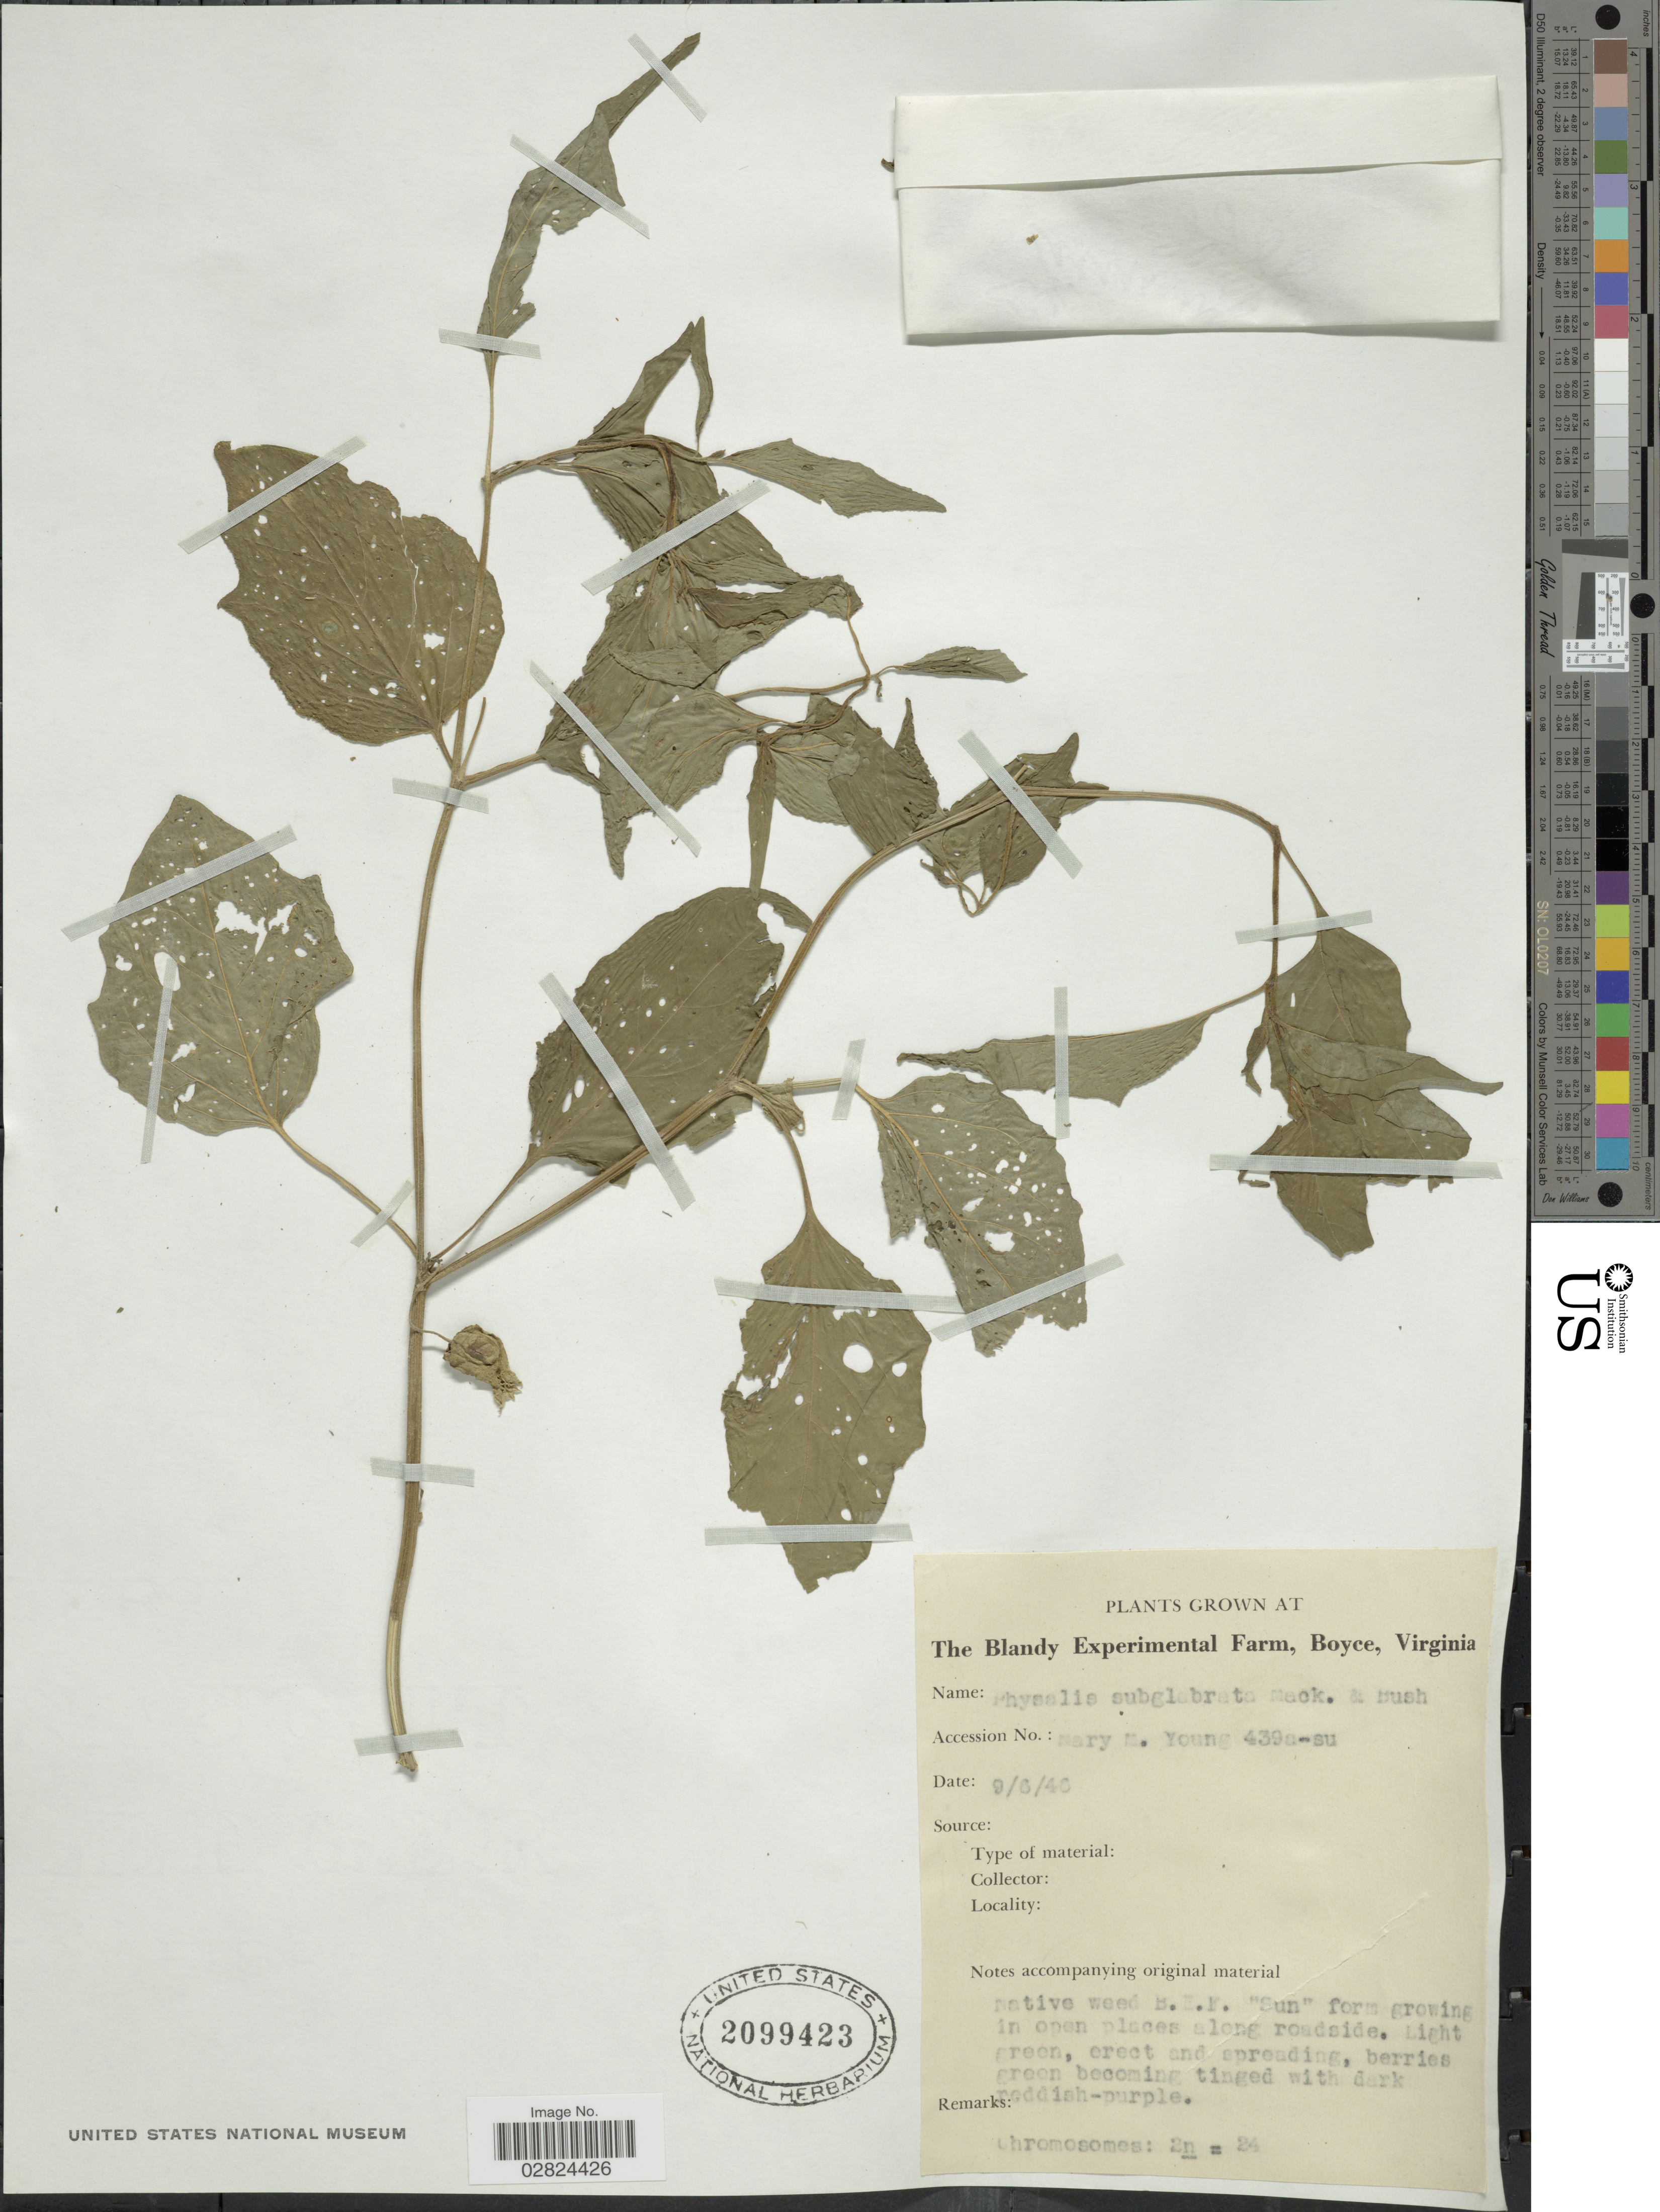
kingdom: Plantae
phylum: Tracheophyta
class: Magnoliopsida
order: Solanales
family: Solanaceae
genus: Physalis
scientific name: Physalis subglabrata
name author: Mack. & Bush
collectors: M. Young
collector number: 439a-su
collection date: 1946-09-06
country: United States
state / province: Virginia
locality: The Blandy Experimental Farm, Boyce.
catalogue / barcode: US 2099423